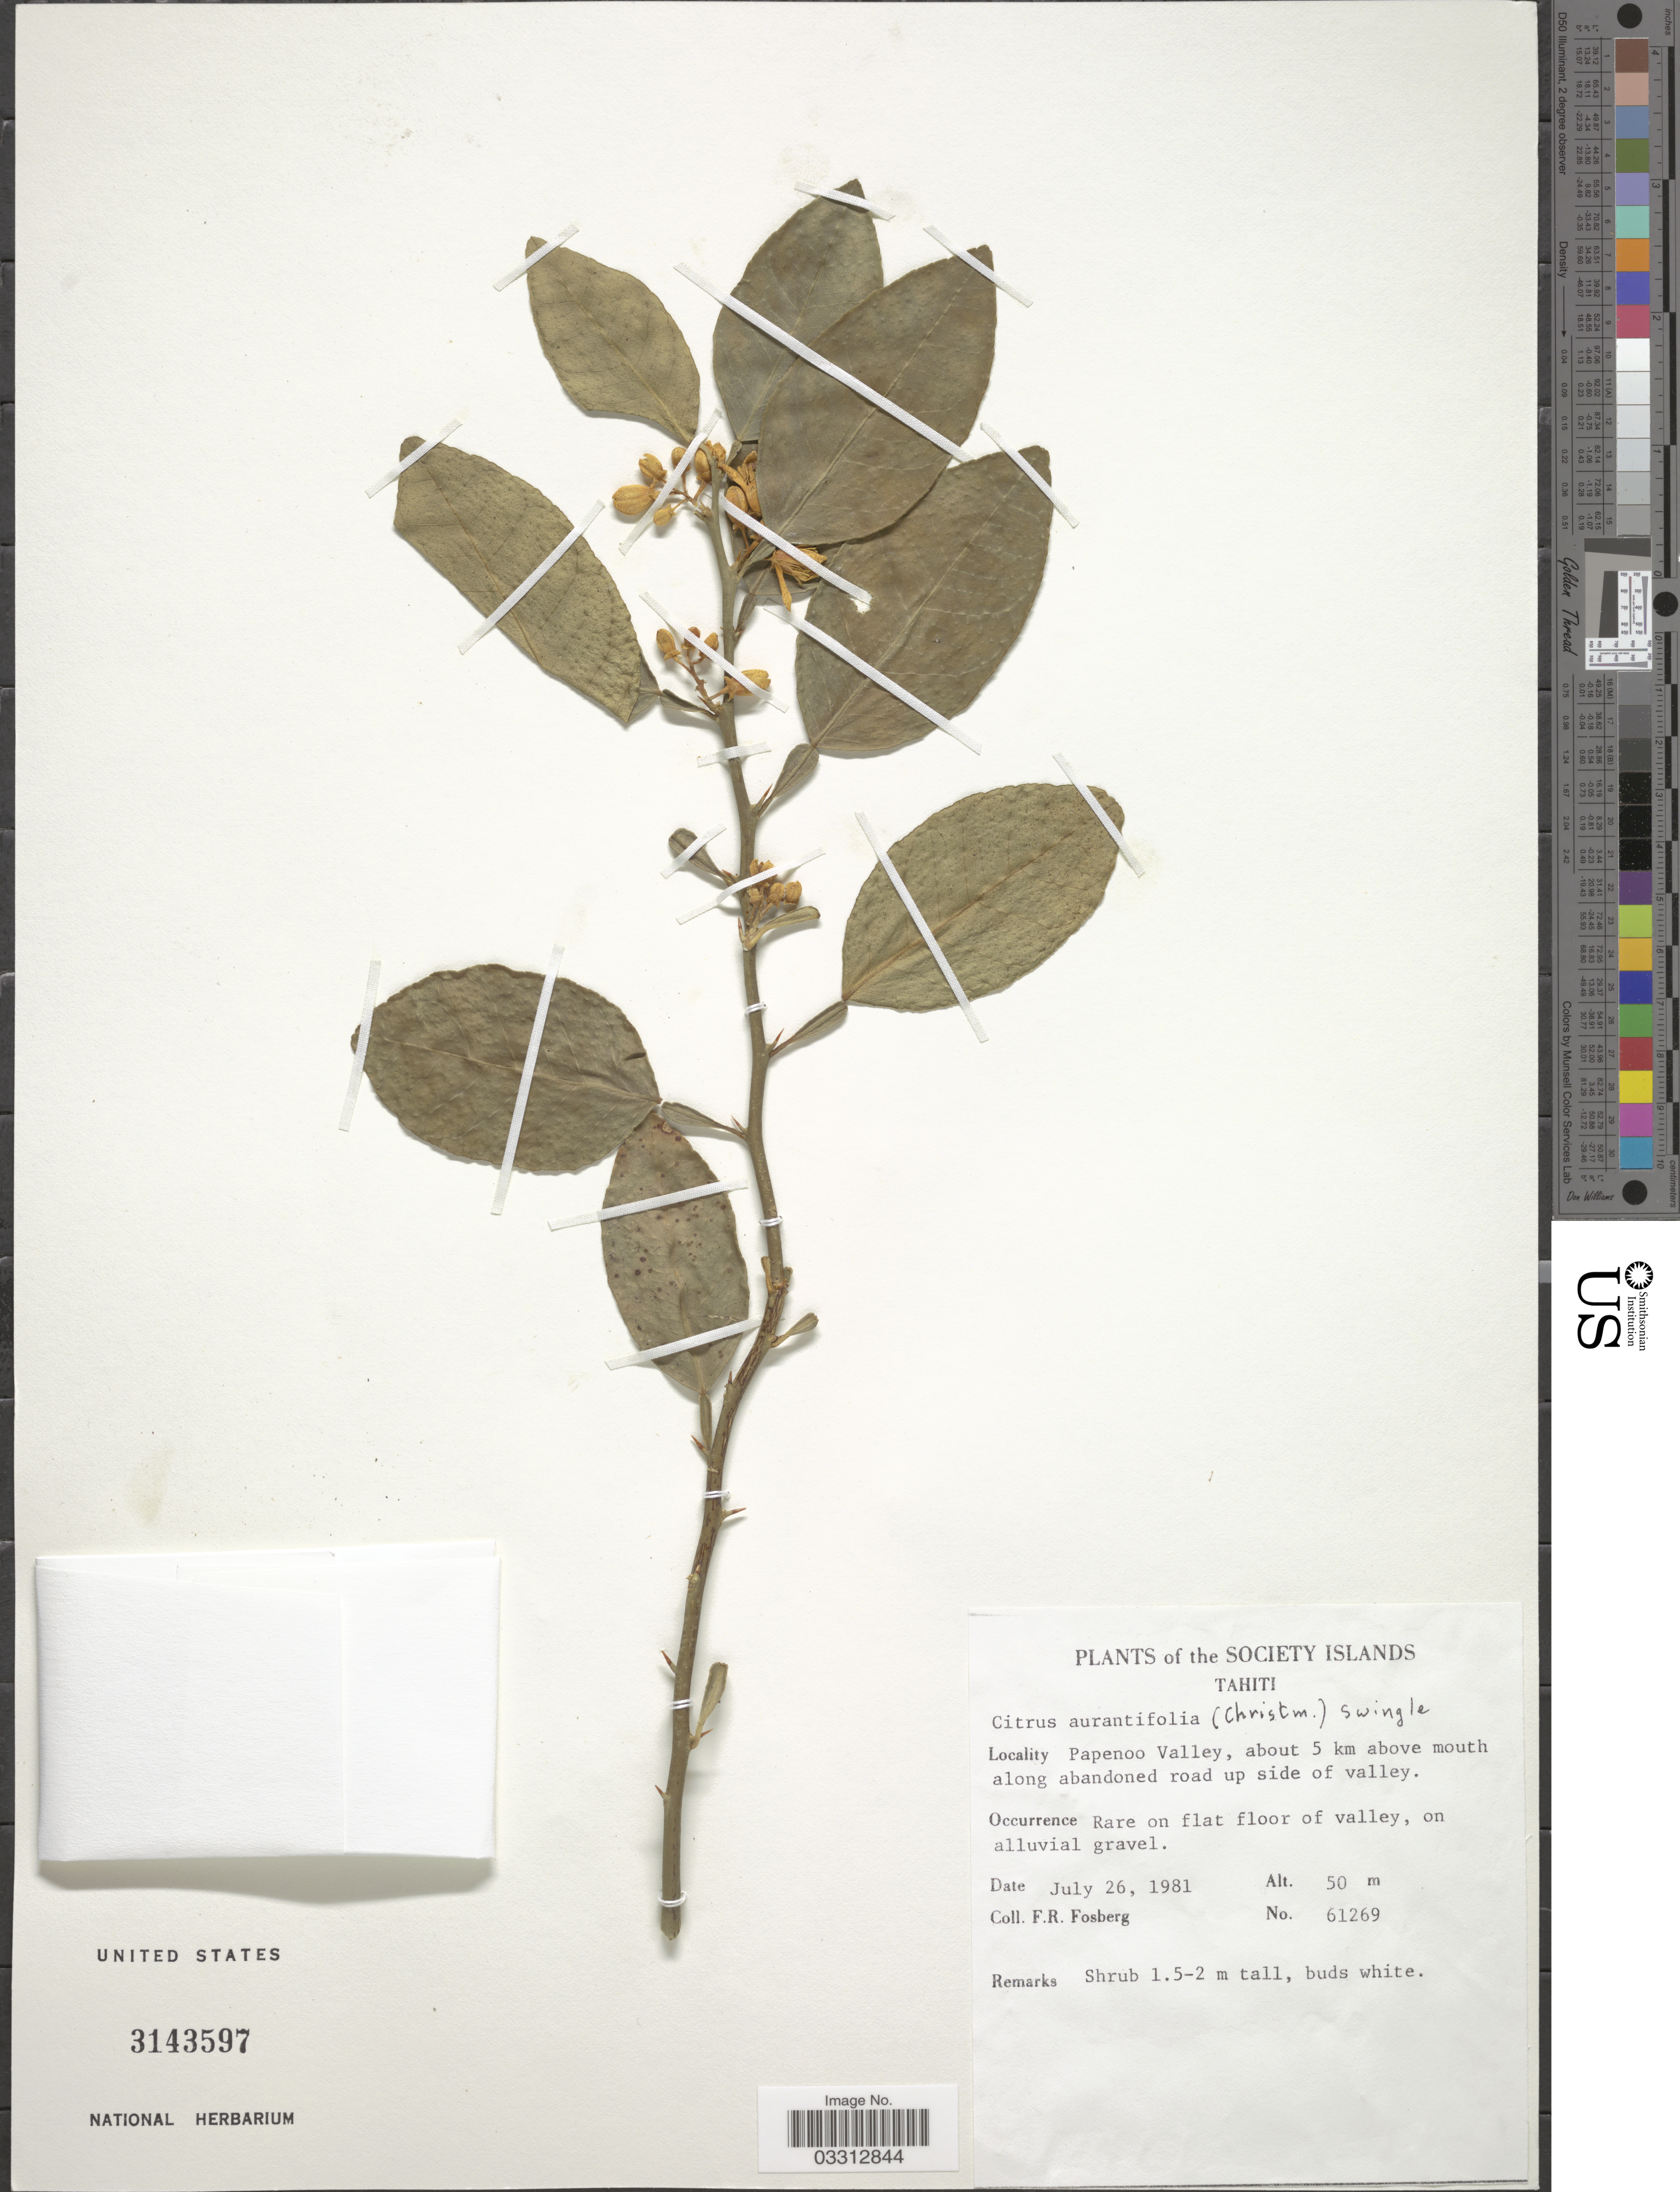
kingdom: Plantae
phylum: Tracheophyta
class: Magnoliopsida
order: Sapindales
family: Rutaceae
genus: Citrus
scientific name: Citrus x aurantifolia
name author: (Christm.) Swingle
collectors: F. R. Fosberg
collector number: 61269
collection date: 1981-07-26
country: French Polynesia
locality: The Society Islands, Tahiti, Papenoo Valley, about 5 km above mouth along abandoned road up side of valley.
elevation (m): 50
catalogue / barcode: US 3143597